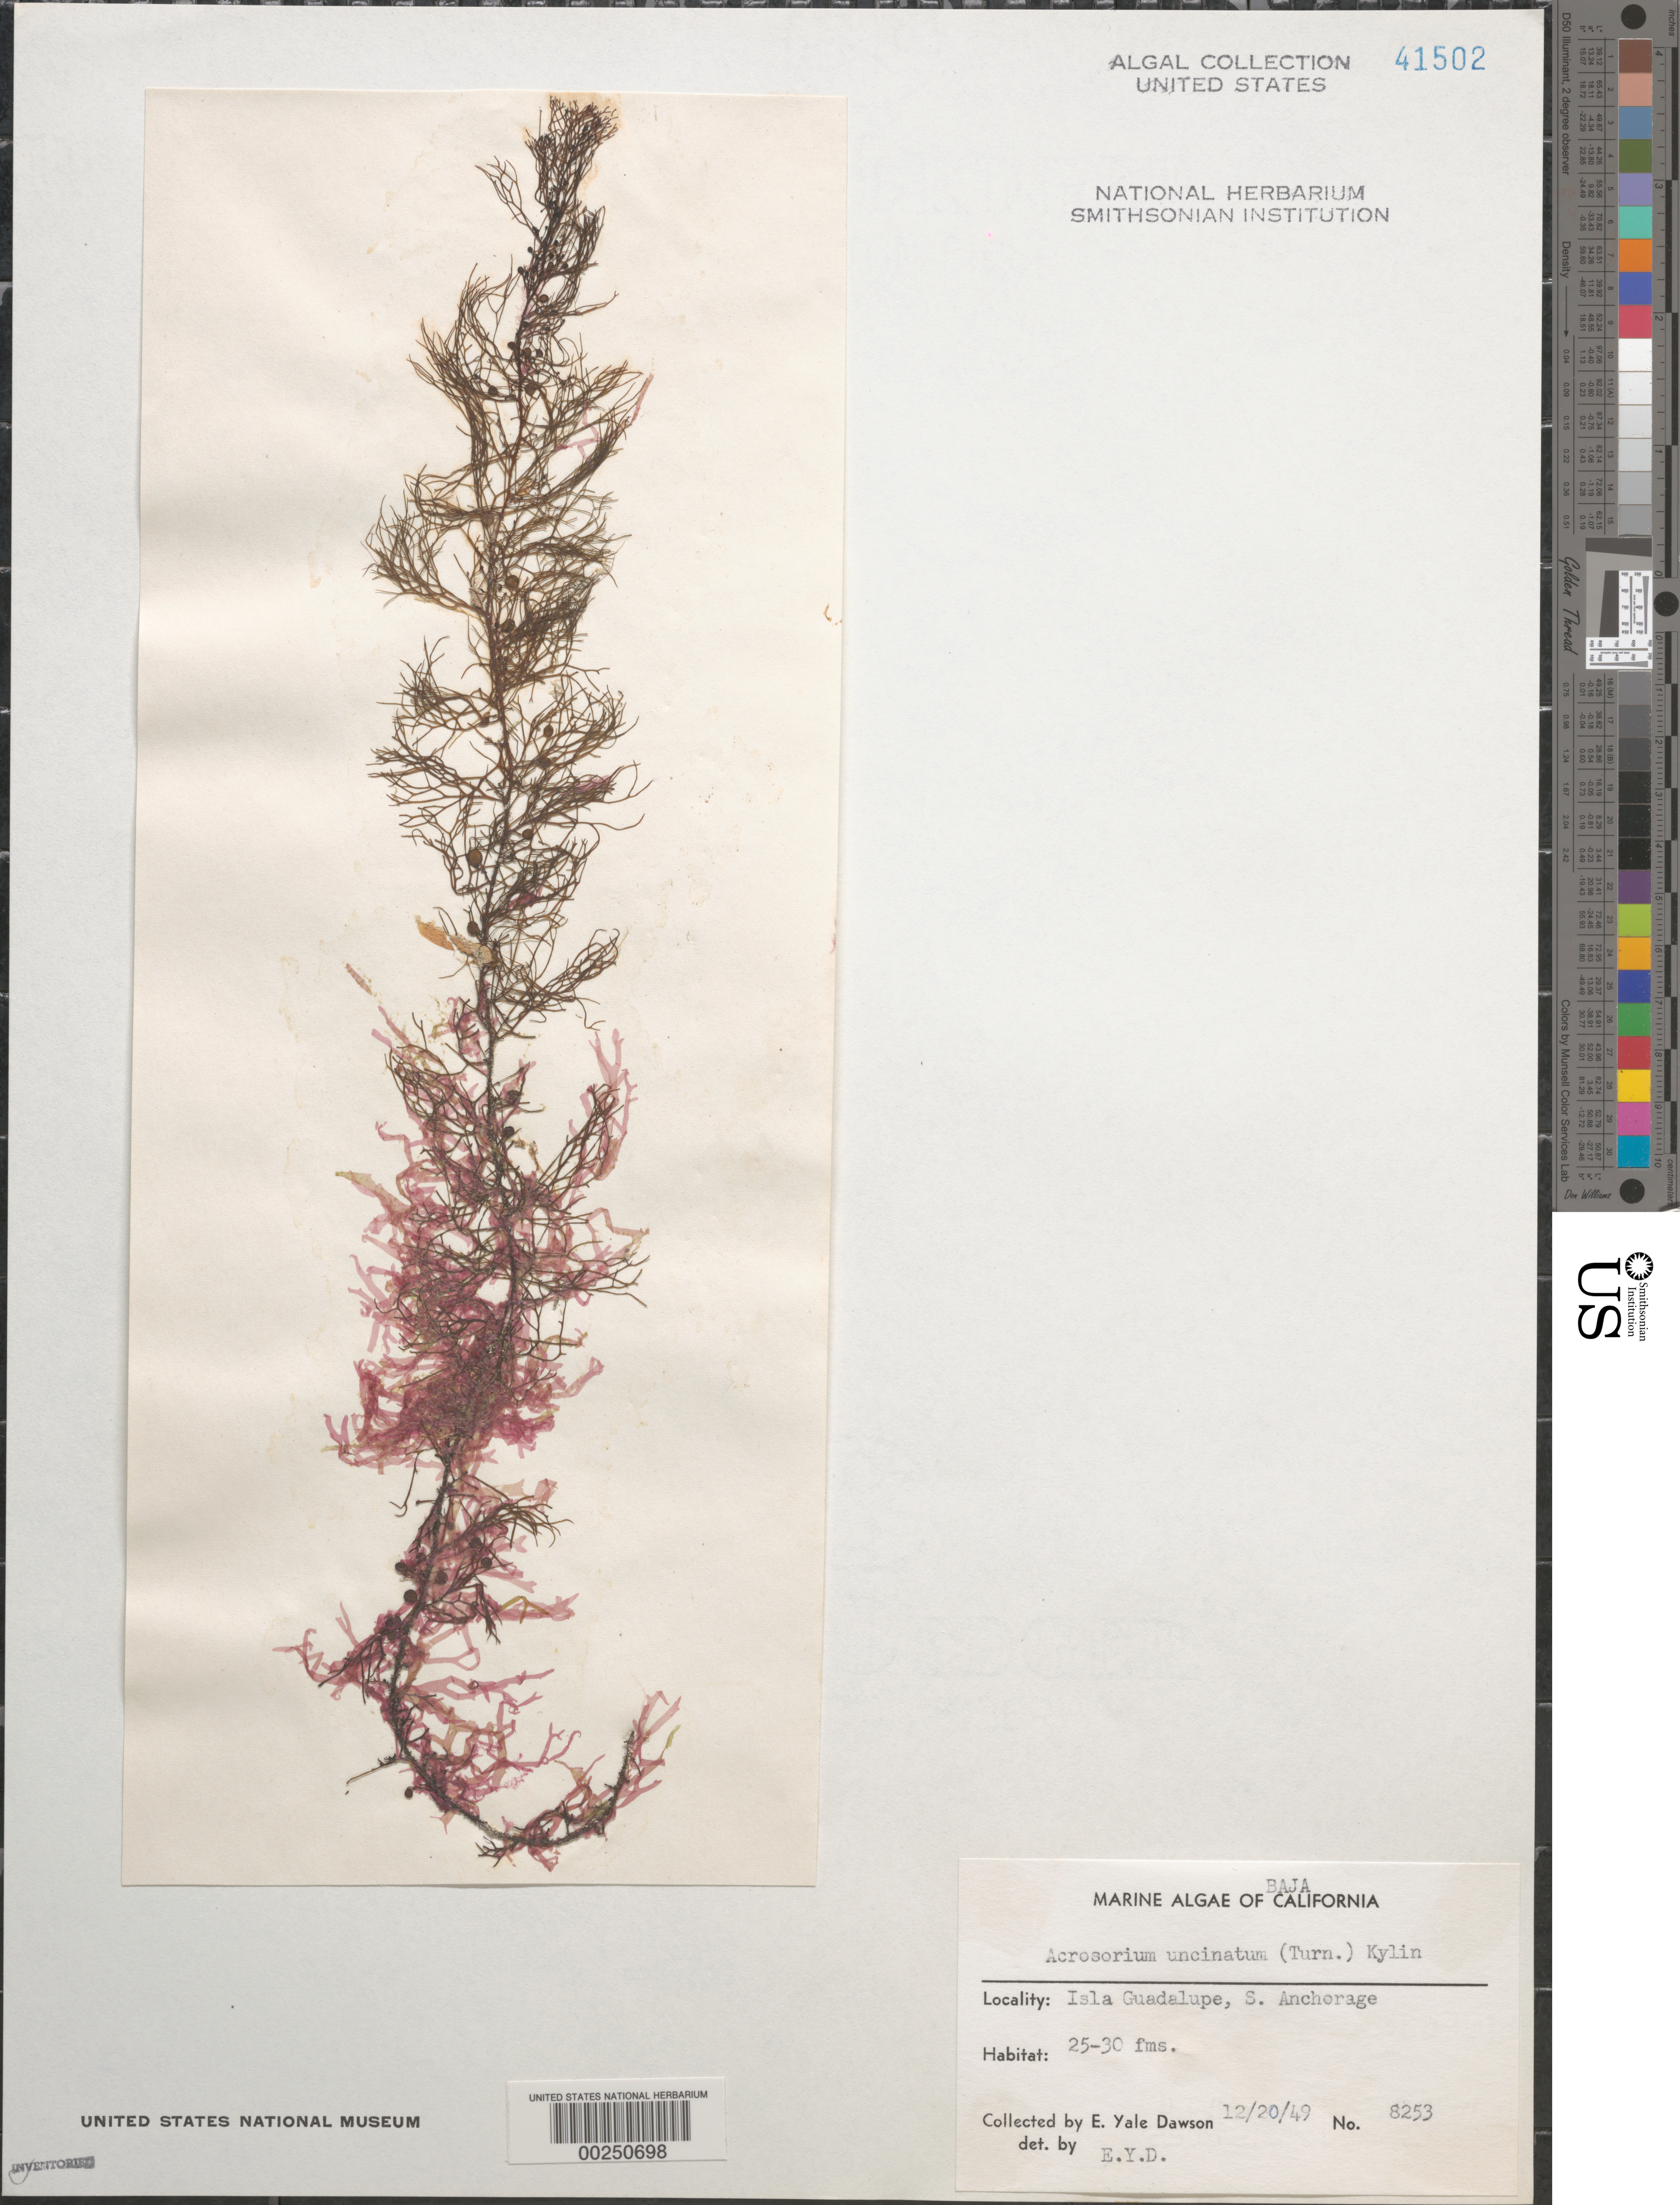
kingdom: Plantae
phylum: Rhodophyta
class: Florideophyceae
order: Ceramiales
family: Delesseriaceae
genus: Cryptopleura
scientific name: Cryptopleura ramosa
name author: (Huds.) L.M. Newton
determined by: Algae name updating Project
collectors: E. Y. Dawson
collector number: EYD 8253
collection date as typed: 20 Dec 1949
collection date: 1949-12-20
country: Mexico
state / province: Baja California Norte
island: Isla Guadalupe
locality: South anchorage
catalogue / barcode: US 41502